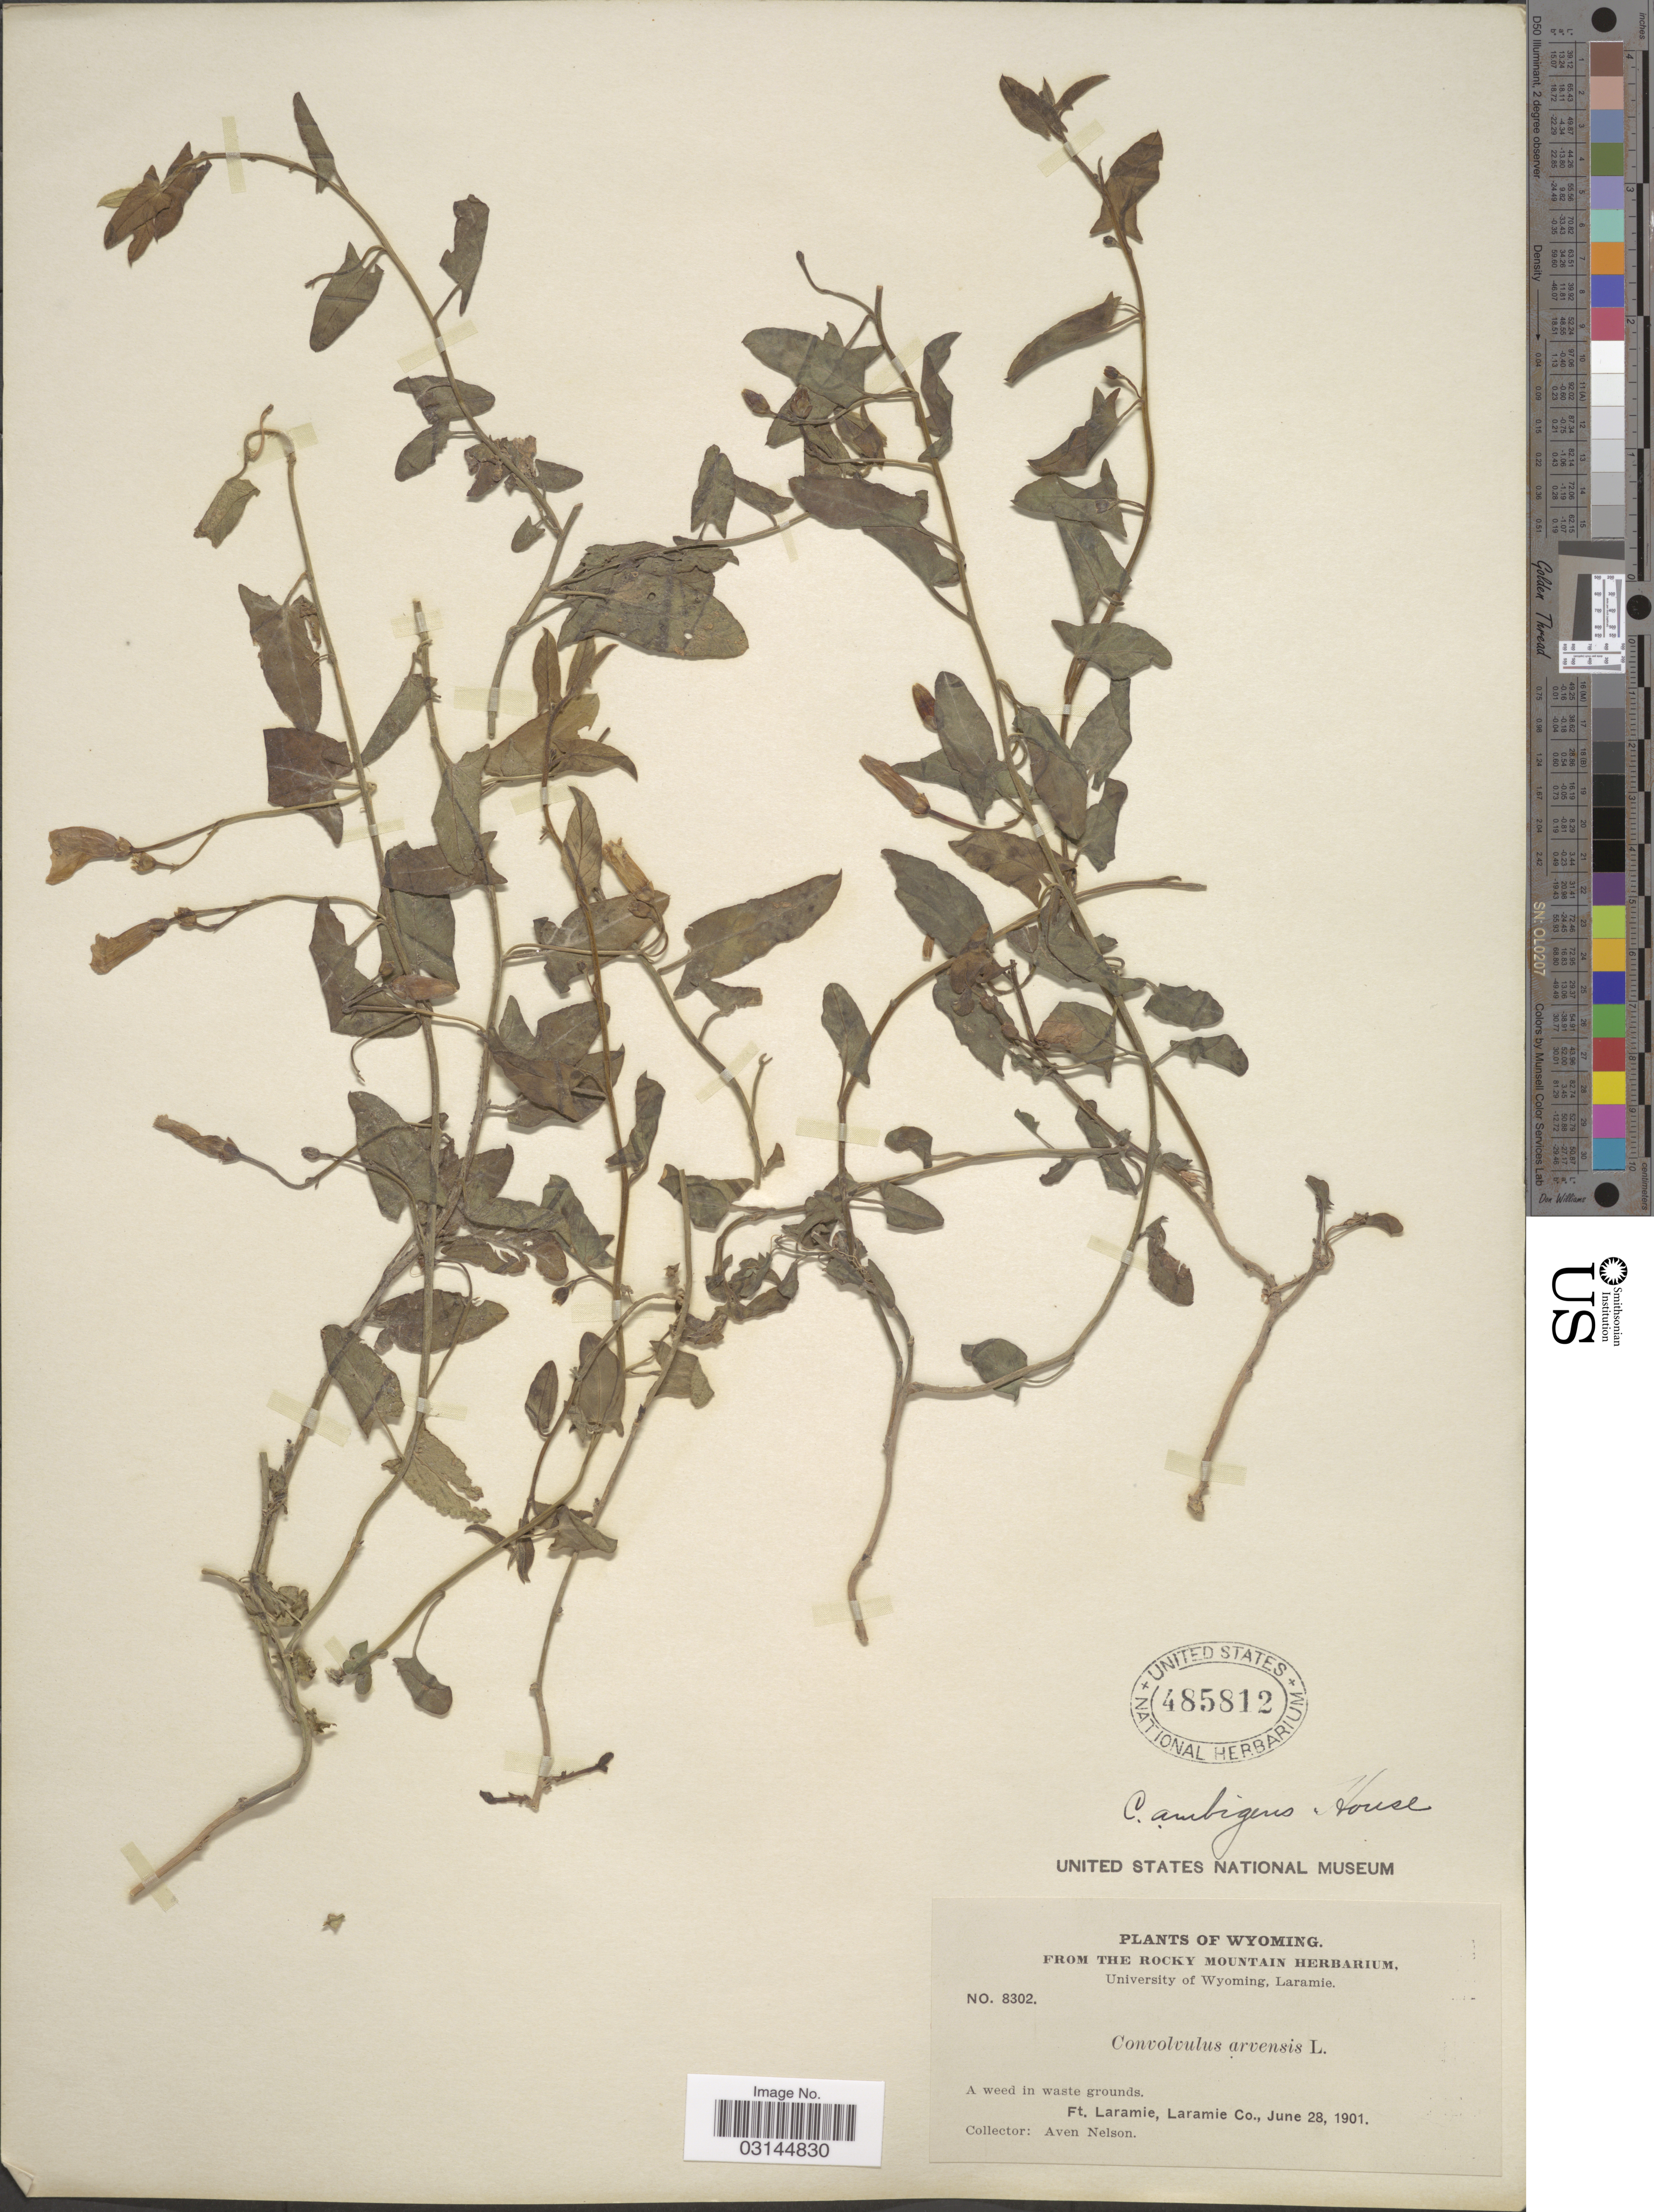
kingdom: Plantae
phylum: Tracheophyta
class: Magnoliopsida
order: Solanales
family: Convolvulaceae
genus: Convolvulus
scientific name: Convolvulus arvensis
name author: L.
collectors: A. Nelson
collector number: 8302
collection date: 1901-06-28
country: United States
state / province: Wyoming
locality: Ft. Laramie, Laramie Co.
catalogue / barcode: US 485812